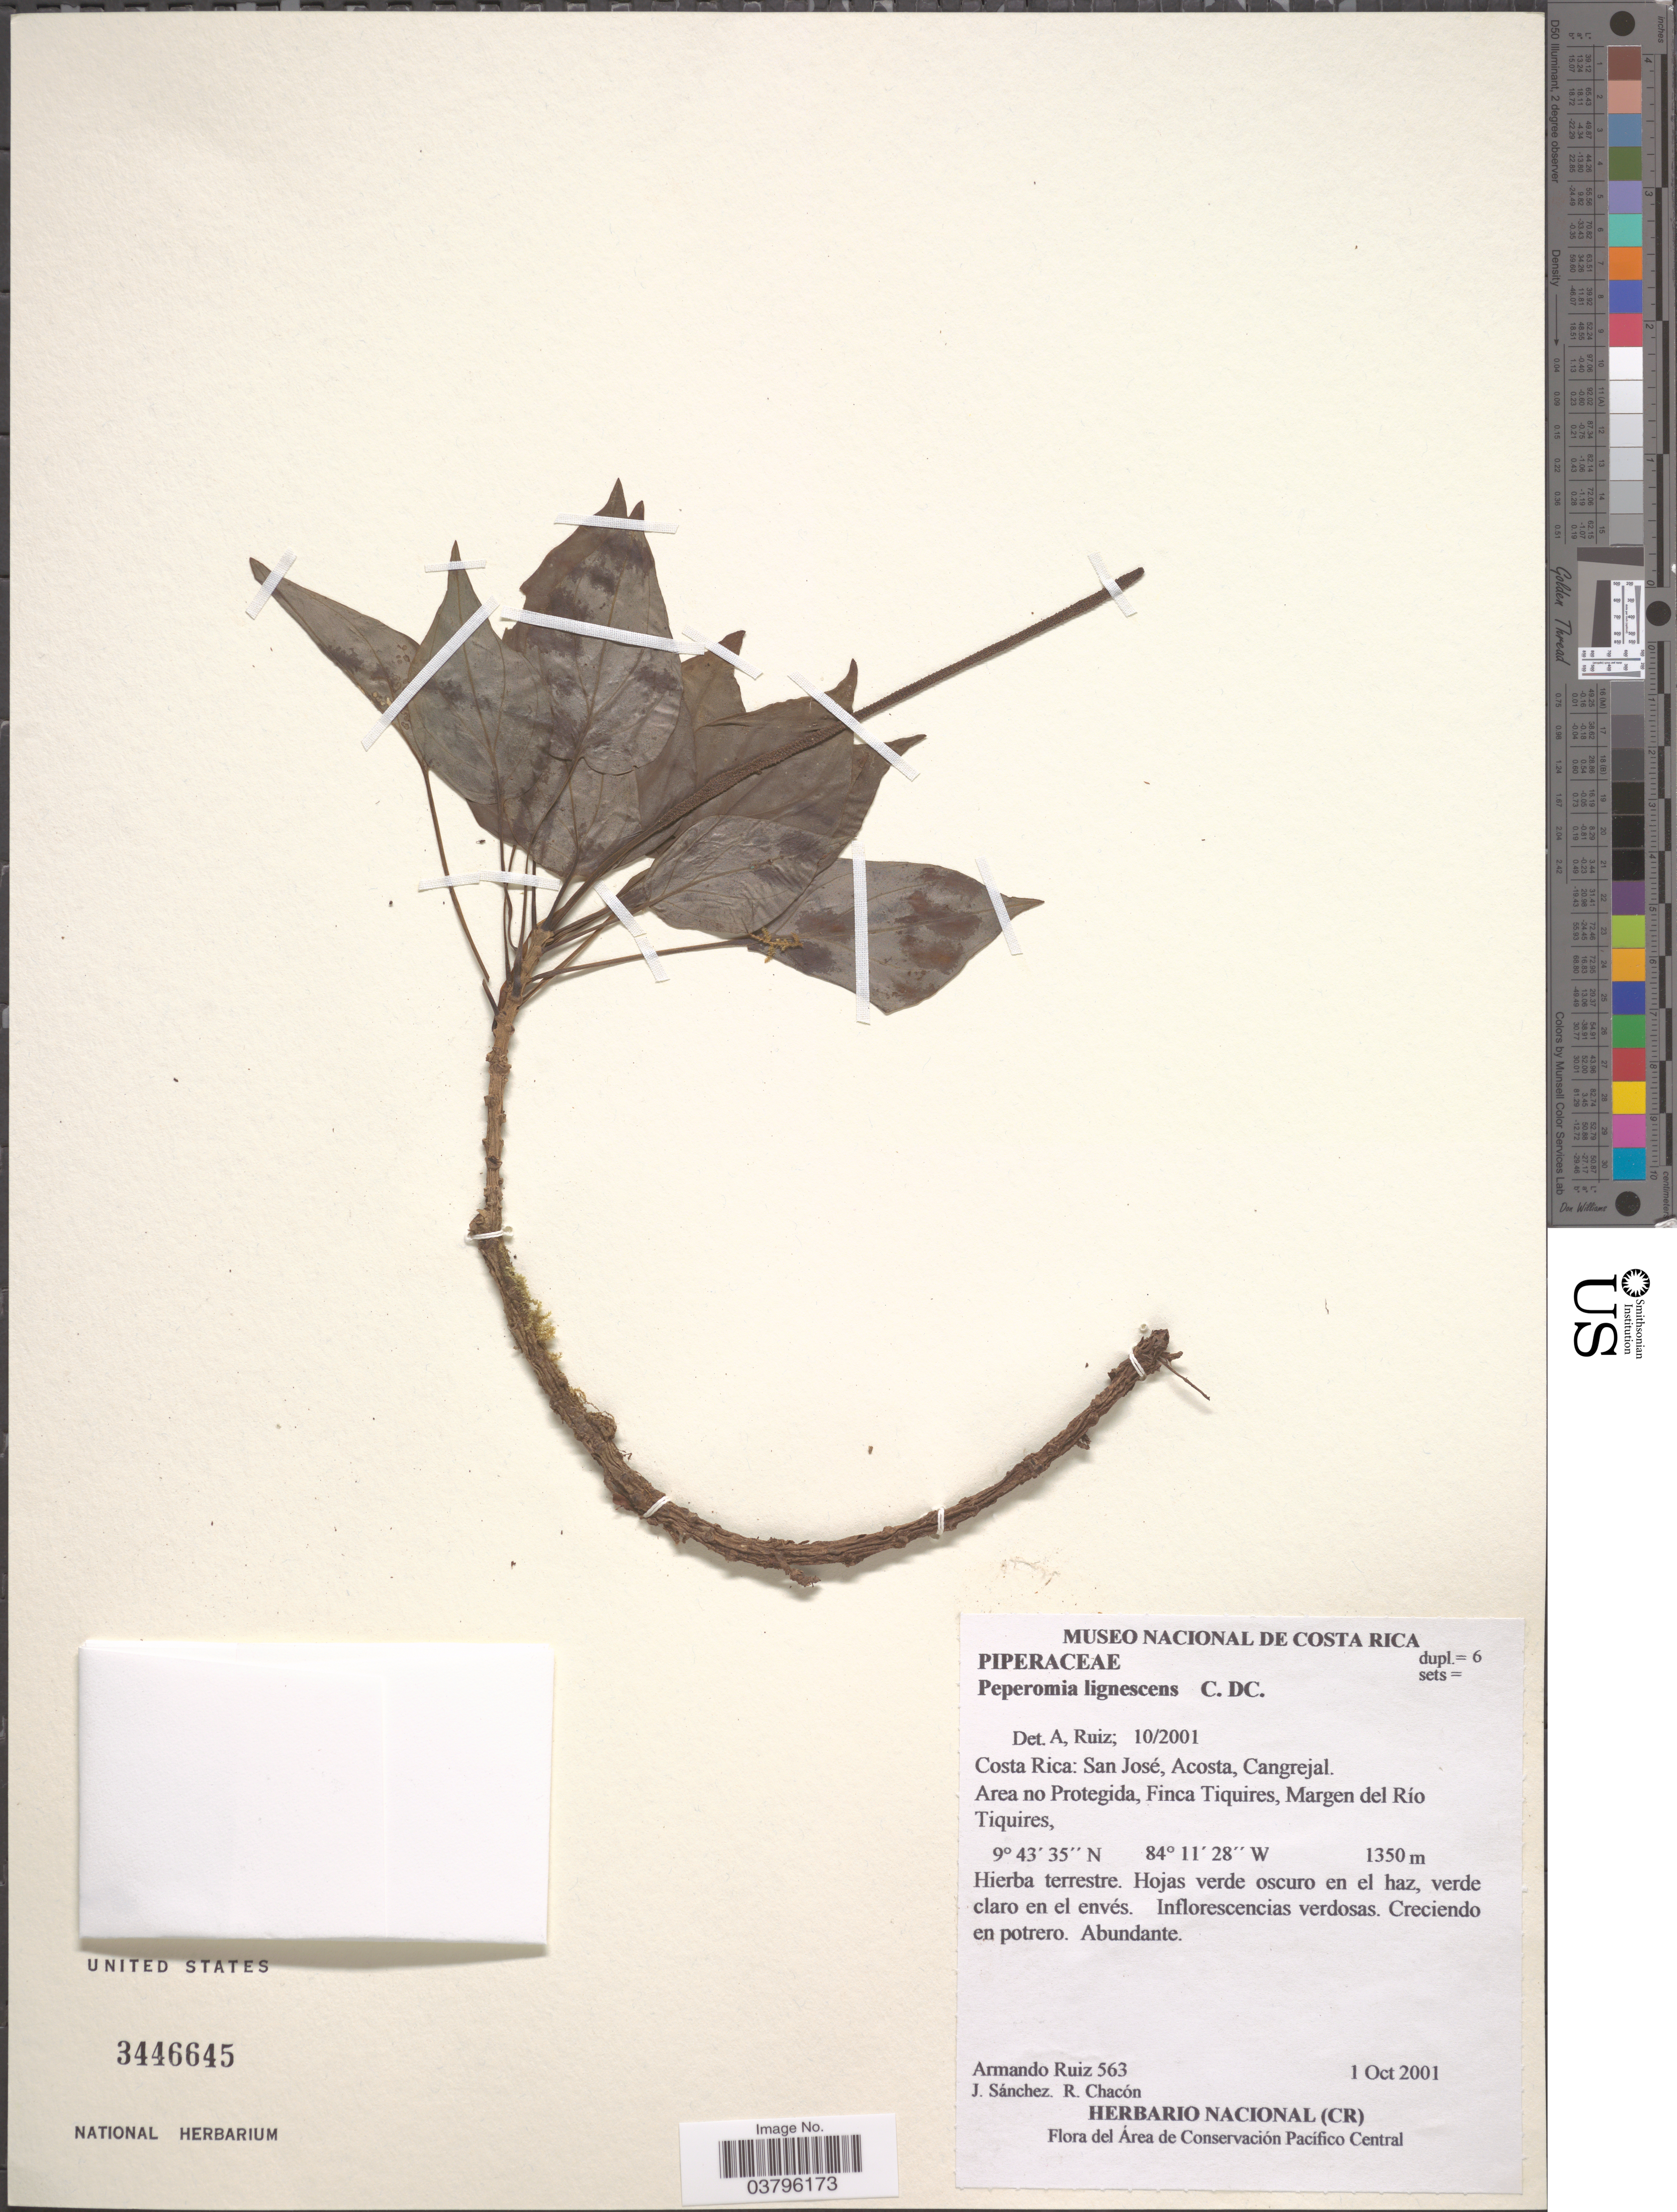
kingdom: Plantae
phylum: Tracheophyta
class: Magnoliopsida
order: Piperales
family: Piperaceae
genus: Peperomia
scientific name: Peperomia lignescens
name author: C. DC.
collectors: A. Ruiz, J. Sánchez & R. Chacón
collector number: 563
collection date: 2001-10-01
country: Costa Rica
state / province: San José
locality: Acosta, Cangrejal. Area no Protegida, Finca Tiquires, Margen del Río Tiquires.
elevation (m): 1350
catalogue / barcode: US 3446645